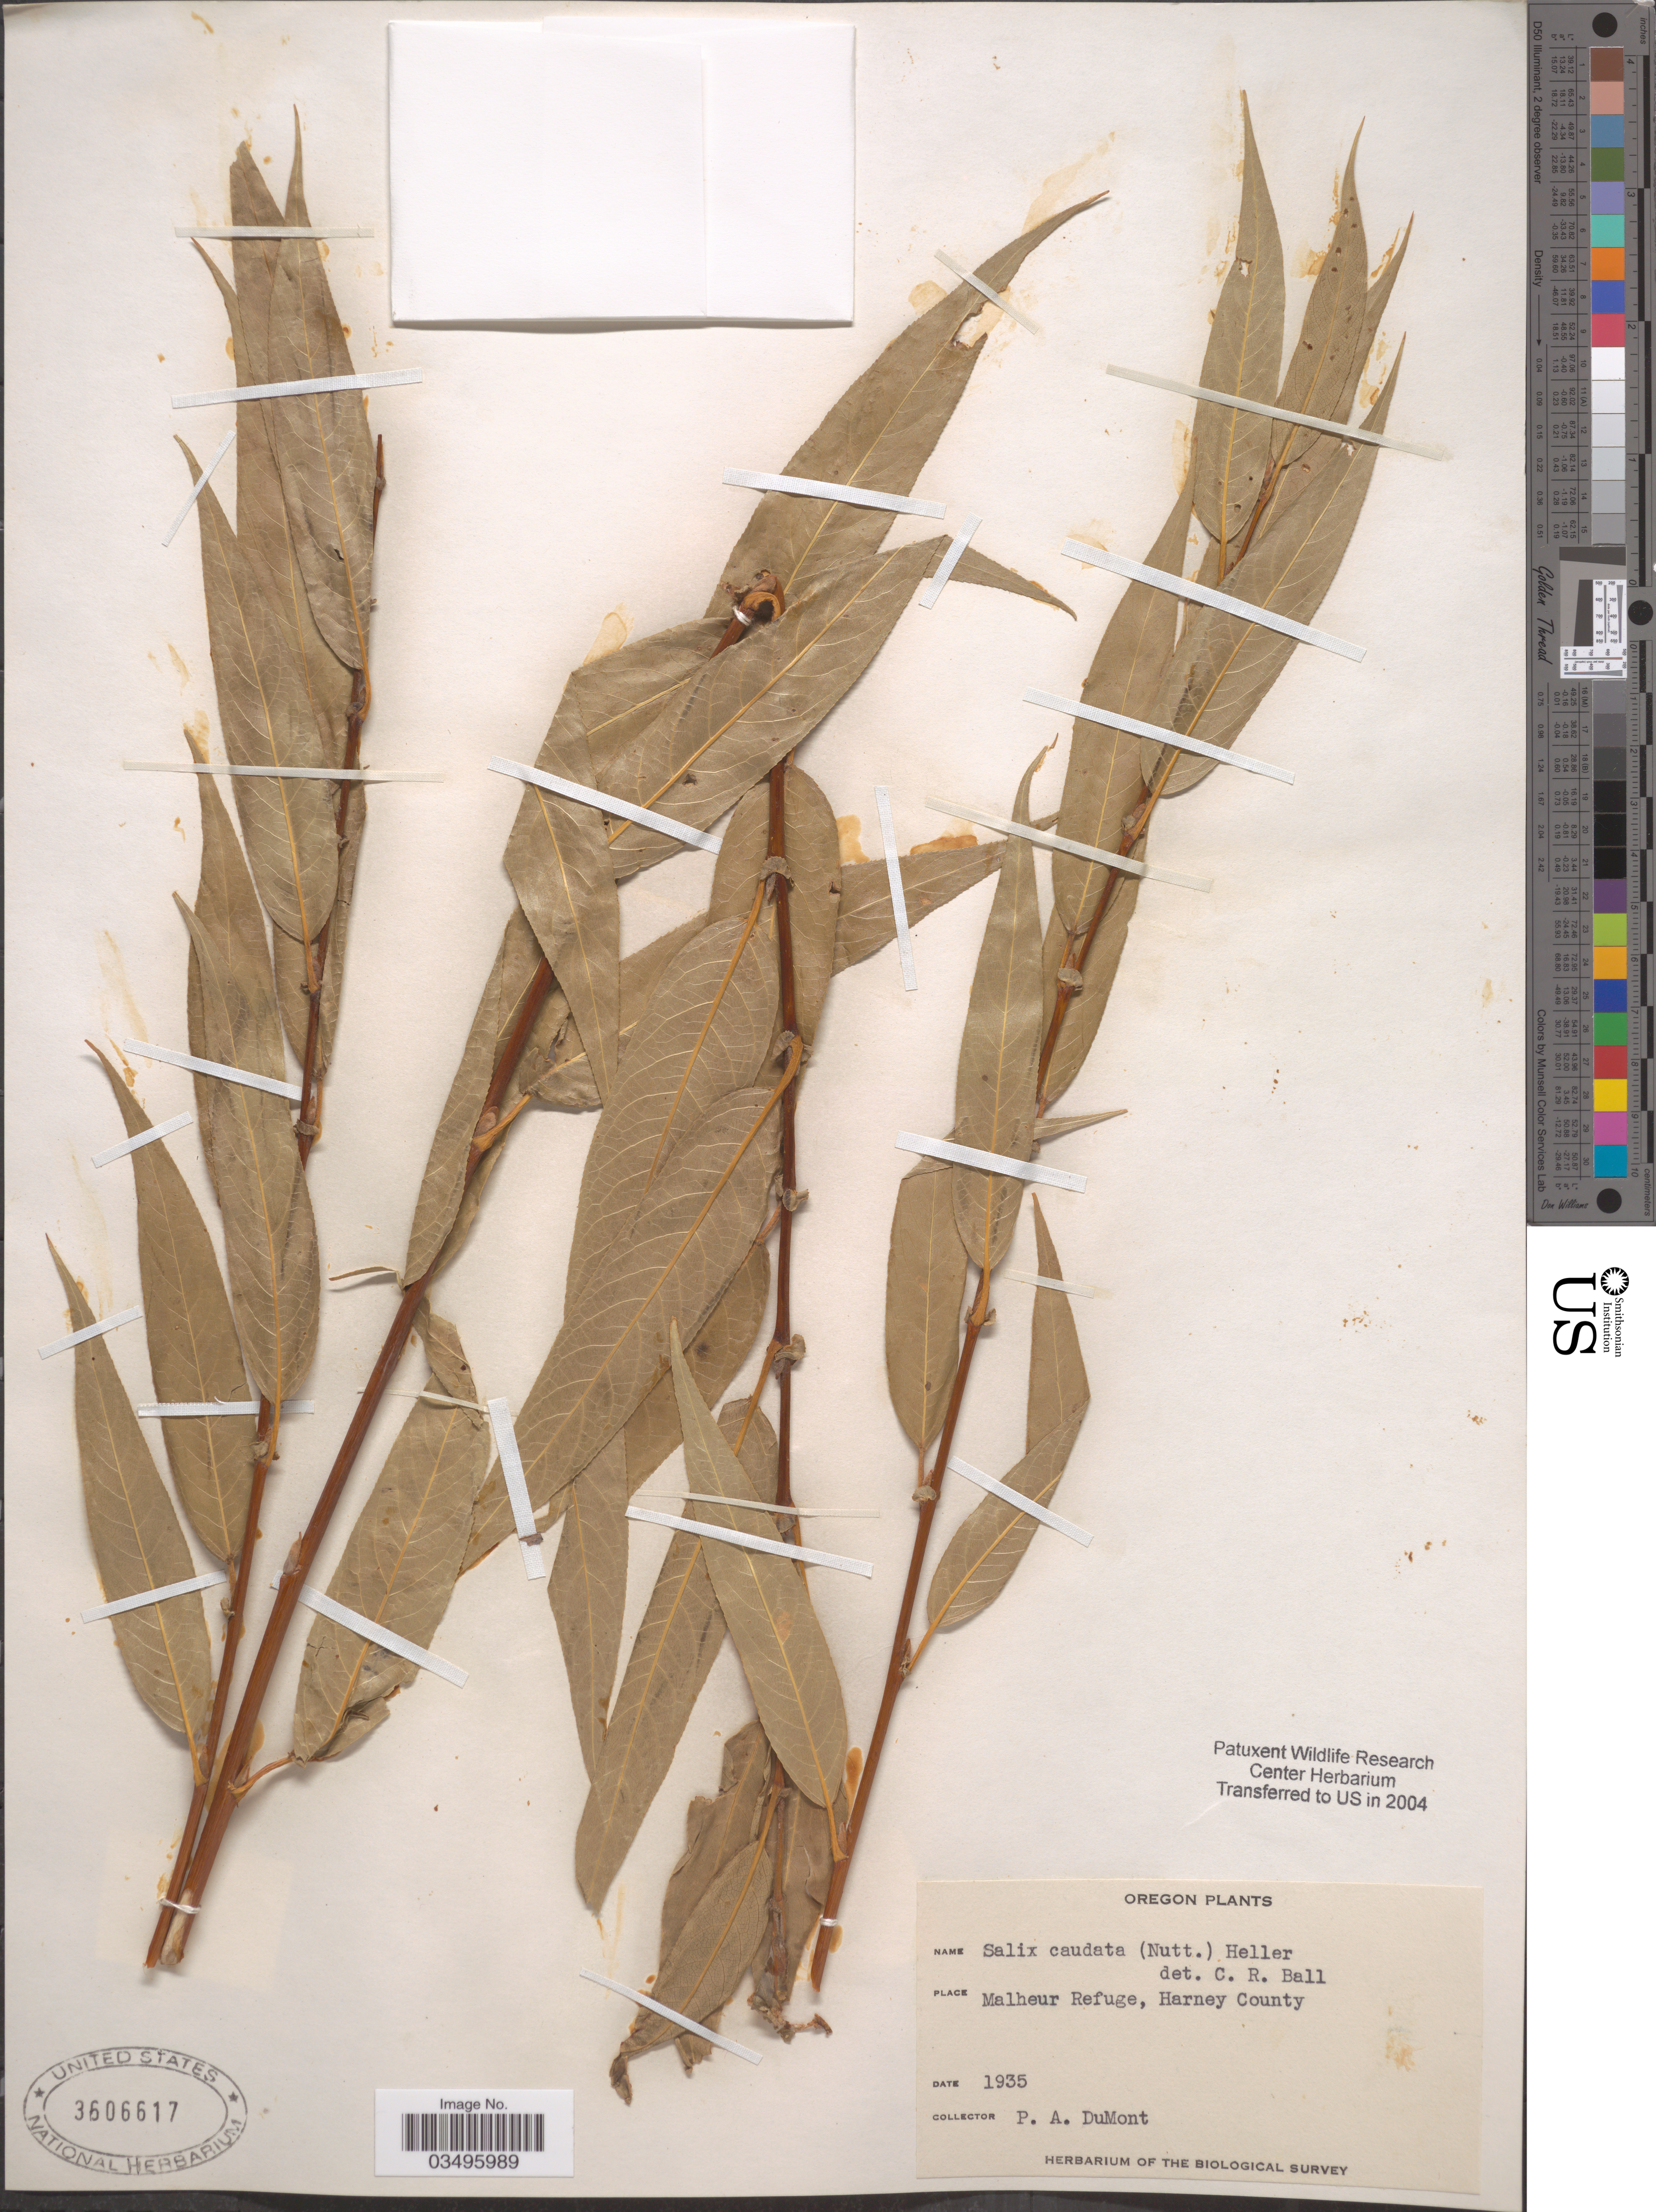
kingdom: Plantae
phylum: Tracheophyta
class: Magnoliopsida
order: Malpighiales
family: Salicaceae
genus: Salix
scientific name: Salix caudata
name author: A. Heller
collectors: P. Dumont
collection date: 1935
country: United States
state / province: Oregon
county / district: Harney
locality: Malheur Refuge, Harney County.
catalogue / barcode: US 3606617